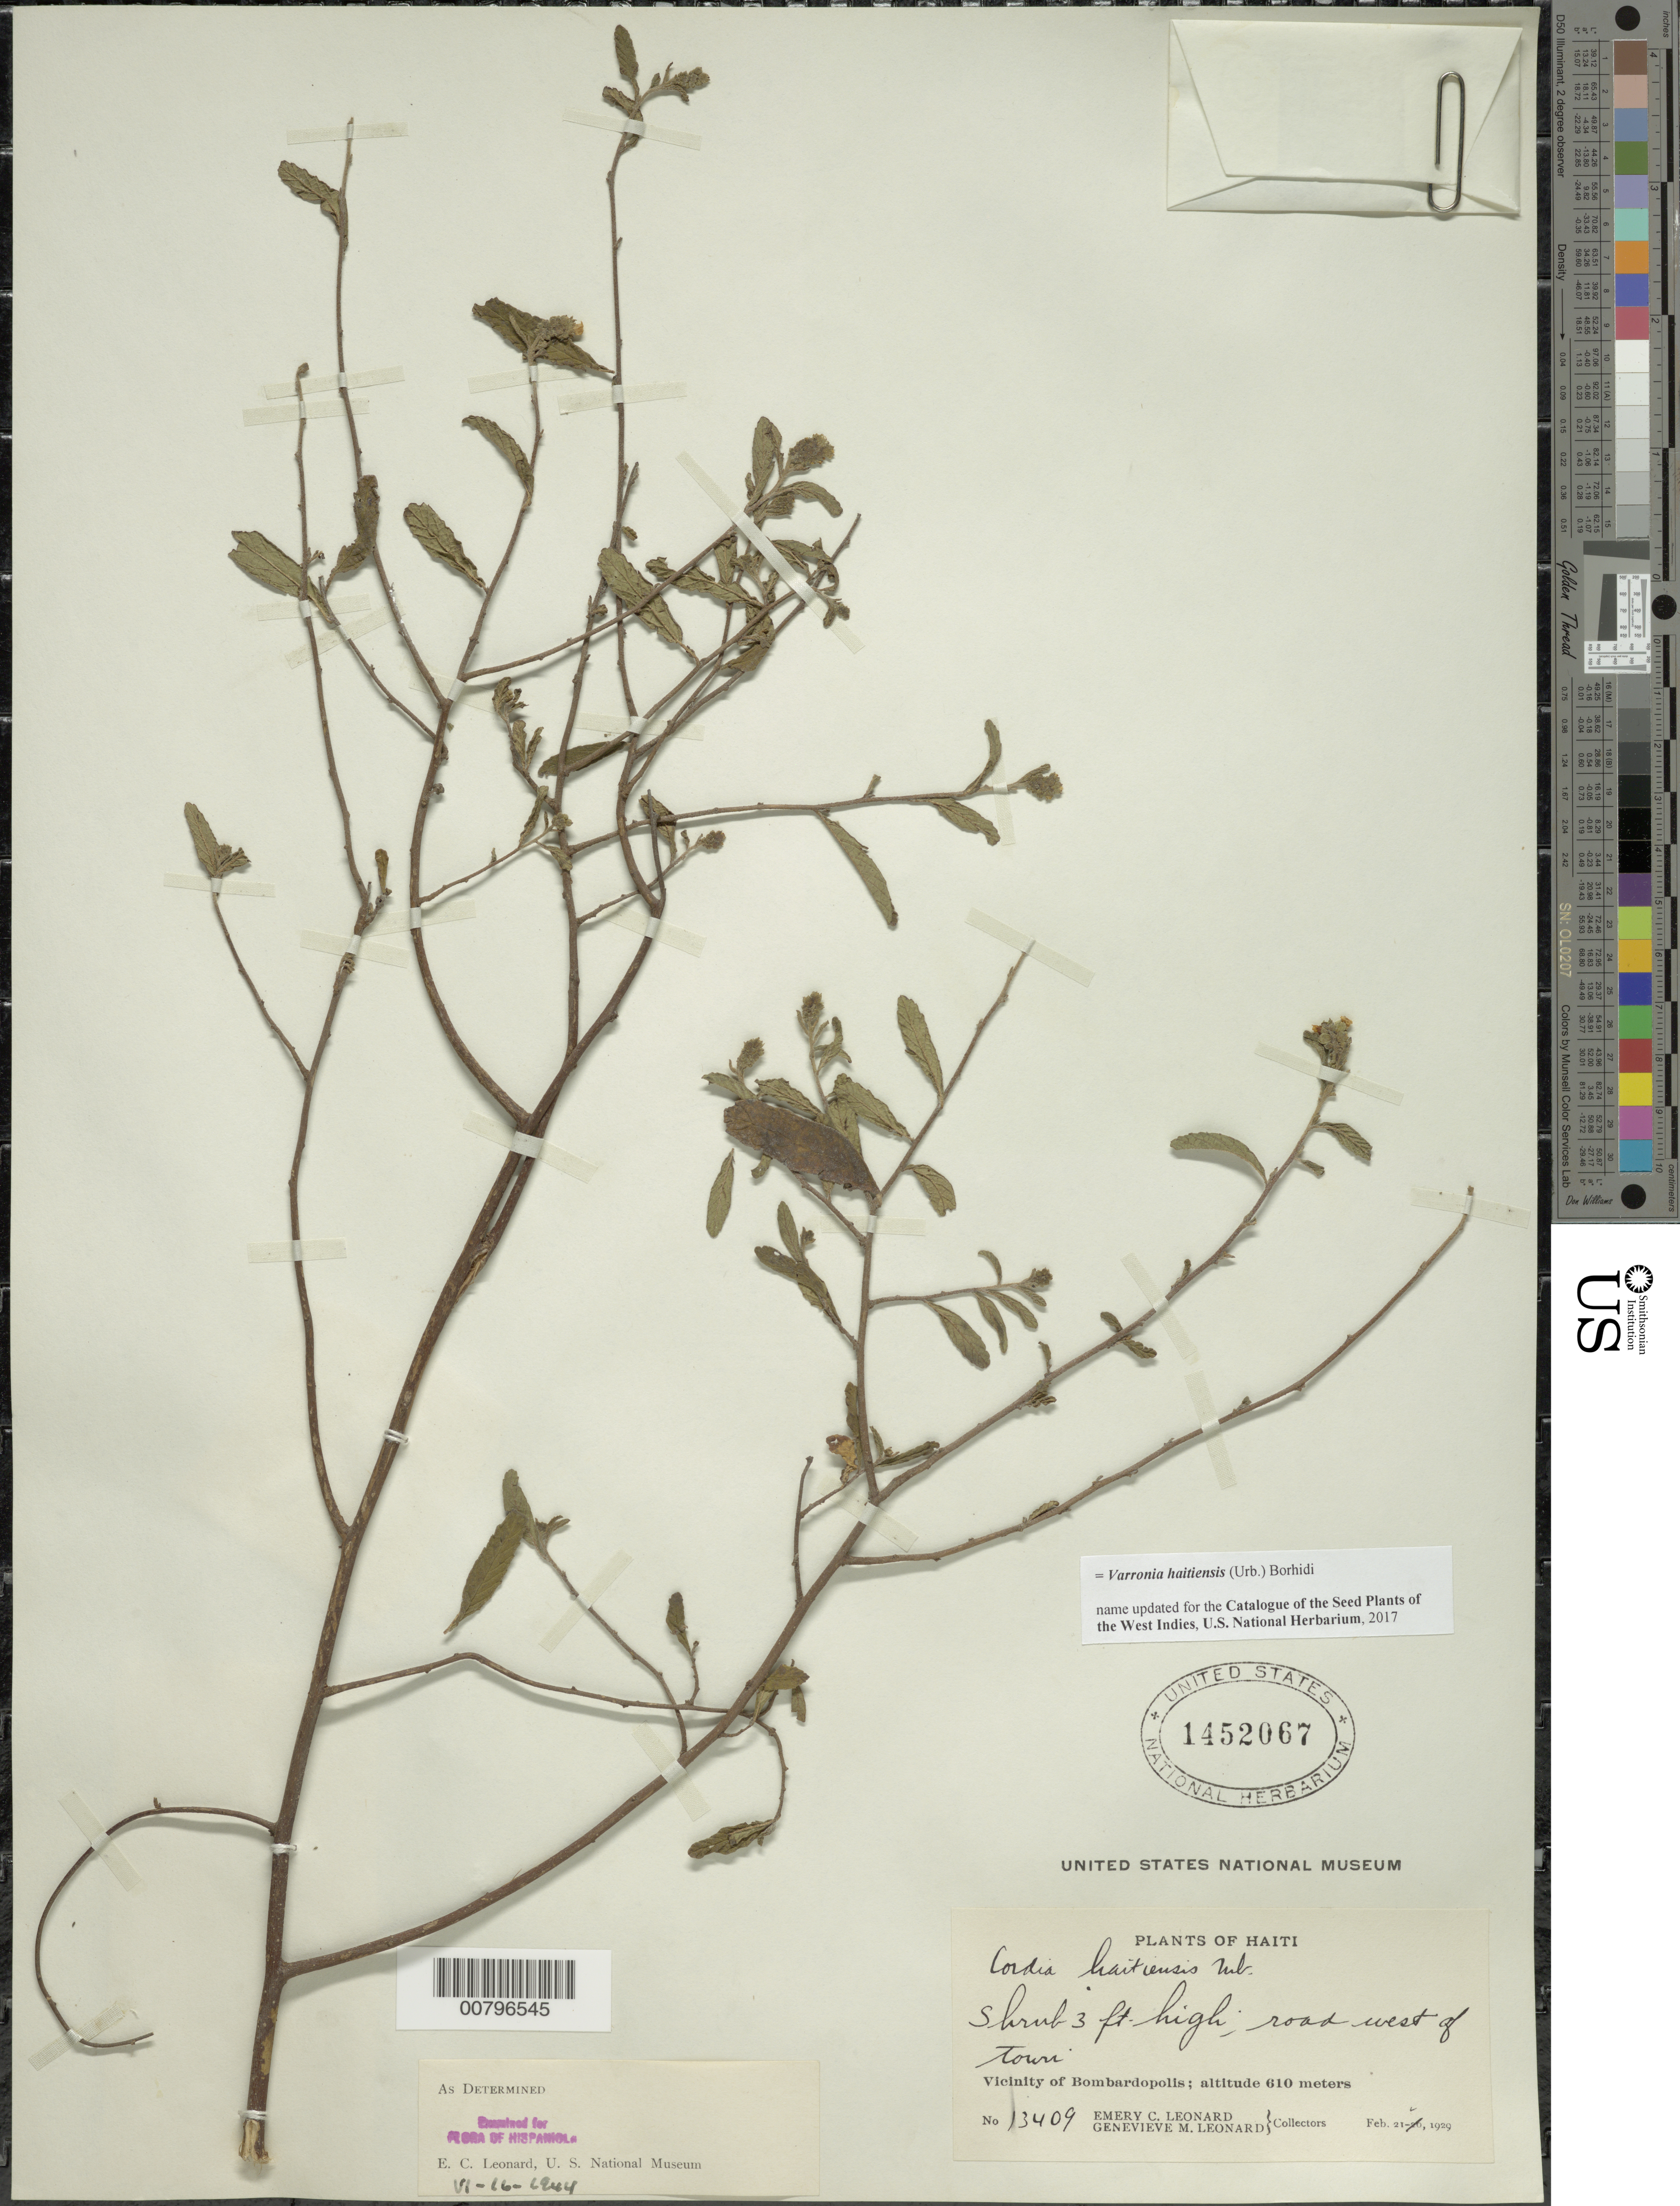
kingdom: Plantae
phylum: Tracheophyta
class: Magnoliopsida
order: Boraginales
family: Cordiaceae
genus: Varronia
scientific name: Varronia haitiensis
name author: (Urb.) Borhidi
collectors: E. C. Leonard & G. M. Leonard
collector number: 13409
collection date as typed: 21 Feb 1929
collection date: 1929-02-21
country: Haiti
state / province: Nord-Óuest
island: Hispaniola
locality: Vicinity of Bombardopolis, road west of town.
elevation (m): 610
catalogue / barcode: US 1452067